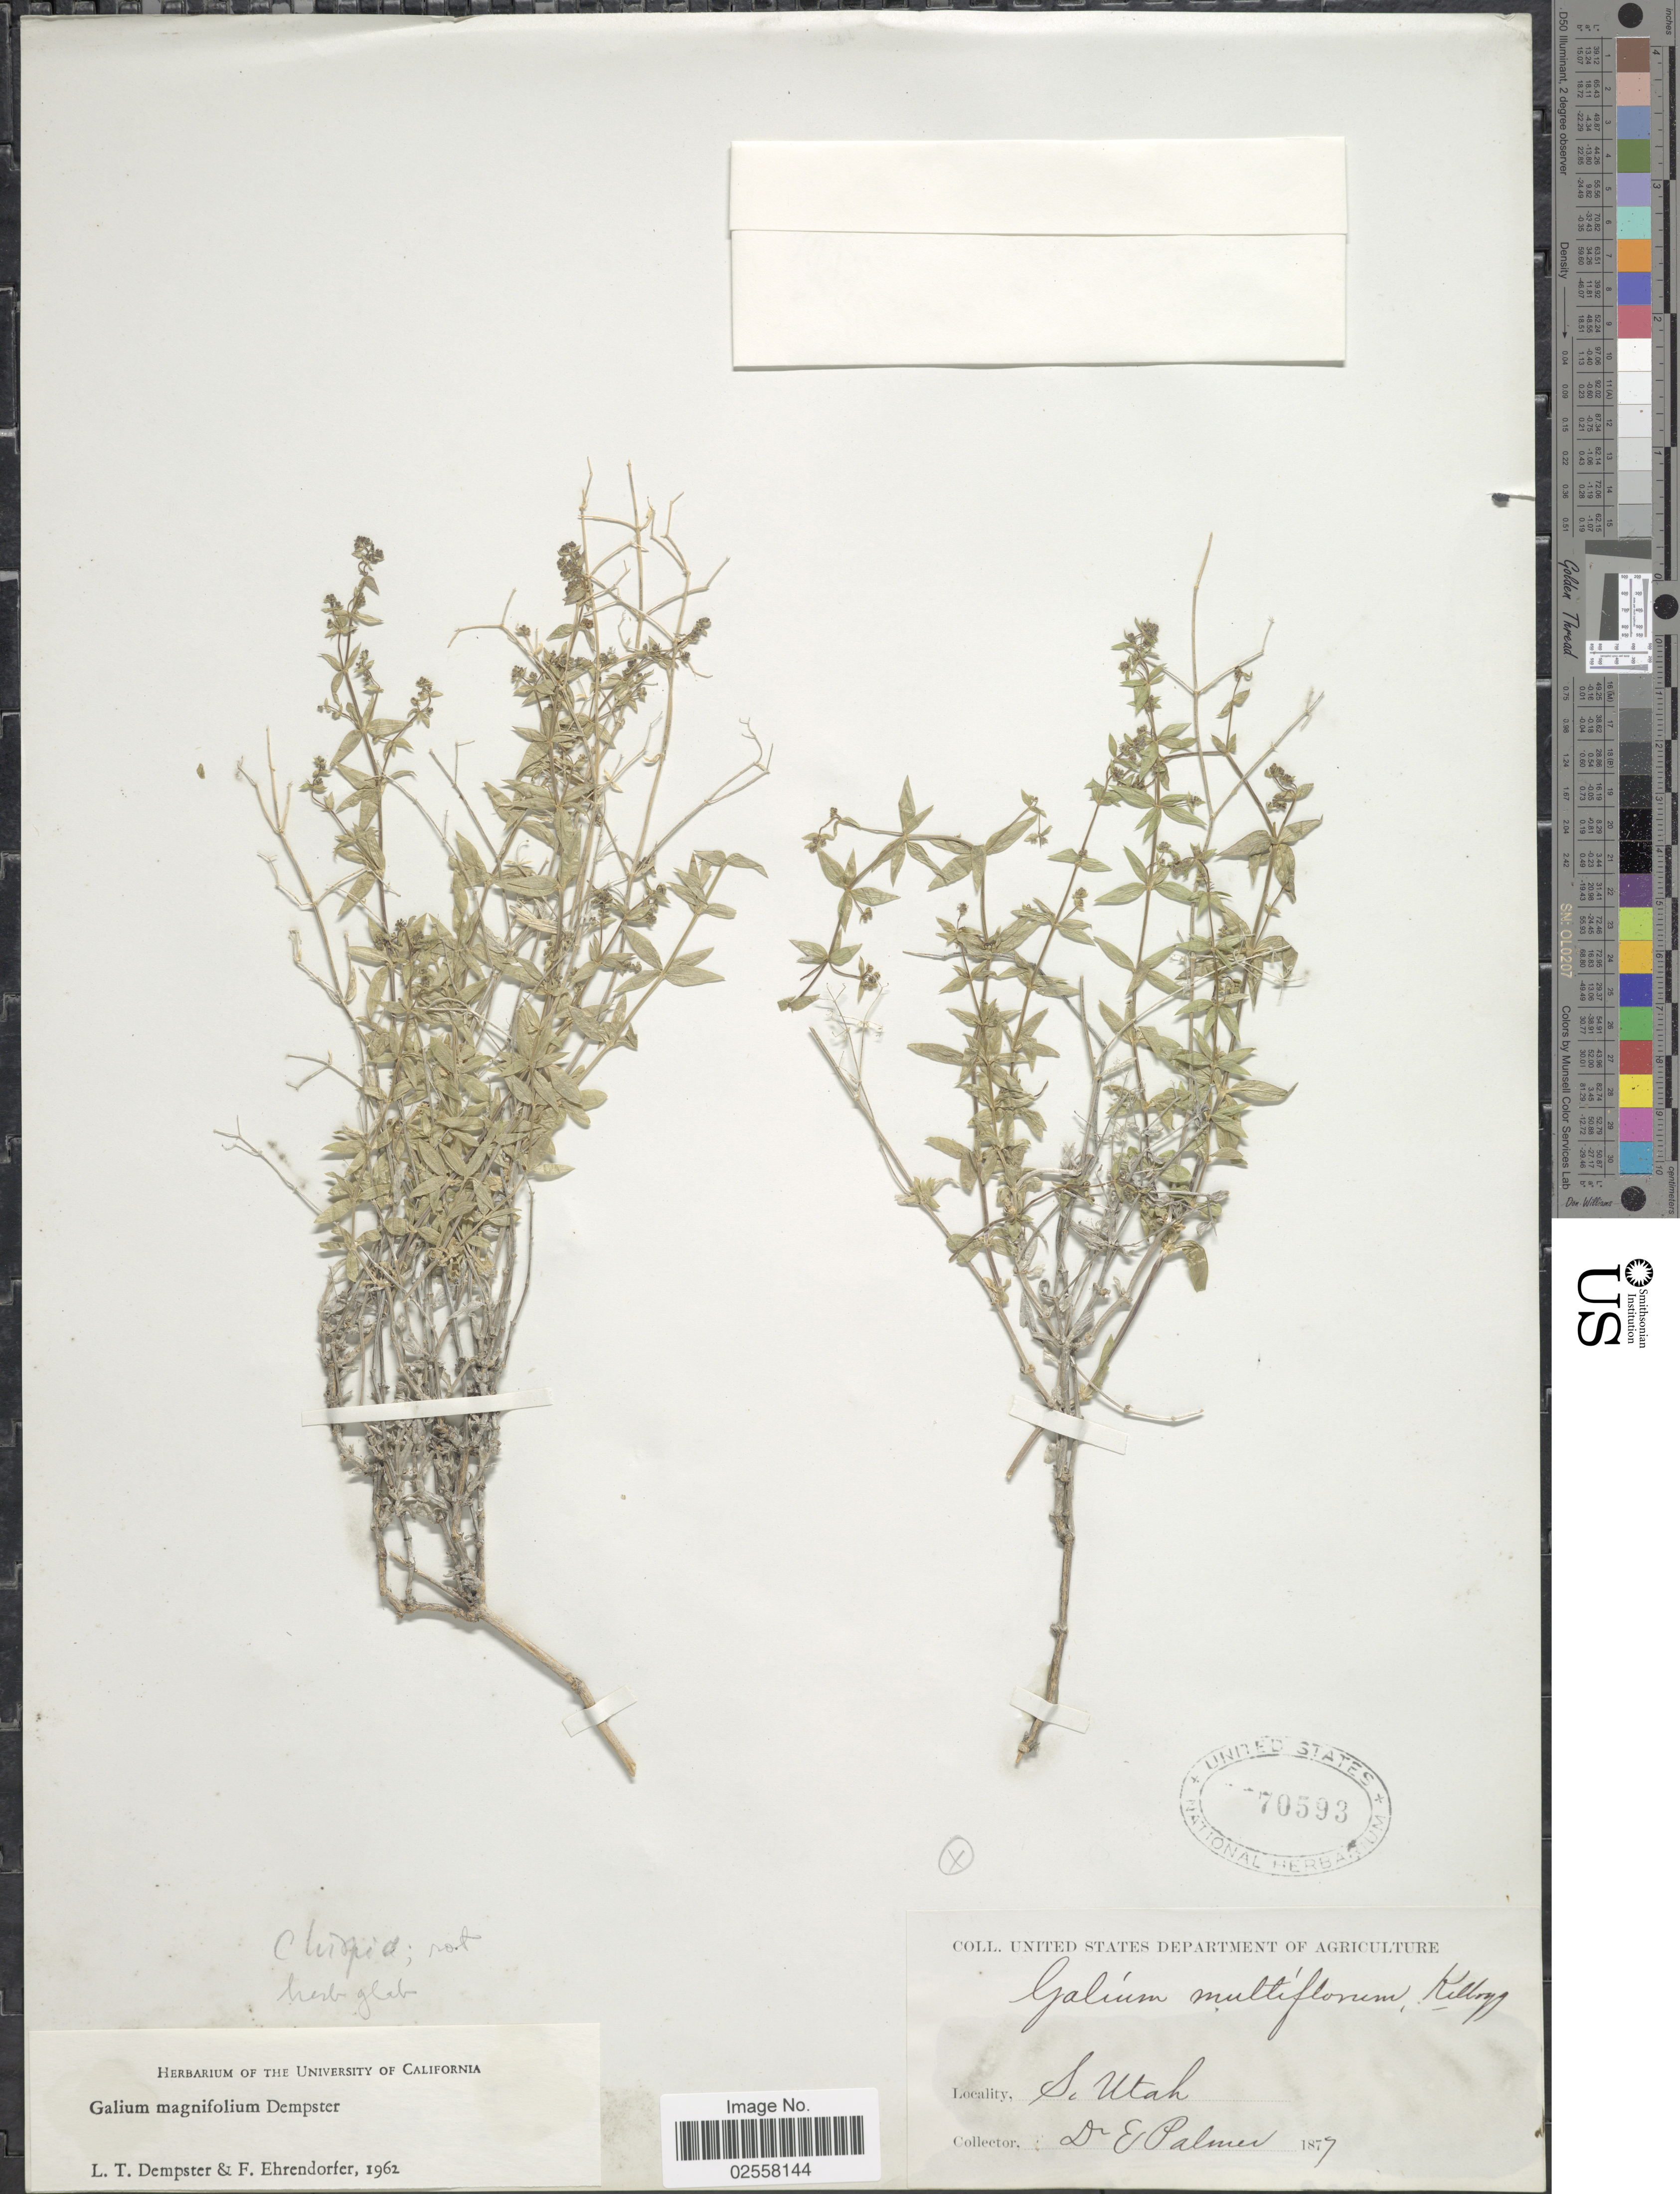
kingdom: Plantae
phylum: Tracheophyta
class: Magnoliopsida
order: Gentianales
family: Rubiaceae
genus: Galium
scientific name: Galium magnifolium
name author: (Dempster) Dempster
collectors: E. Palmer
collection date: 1877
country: United States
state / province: Utah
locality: S. Utah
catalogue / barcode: US 70593